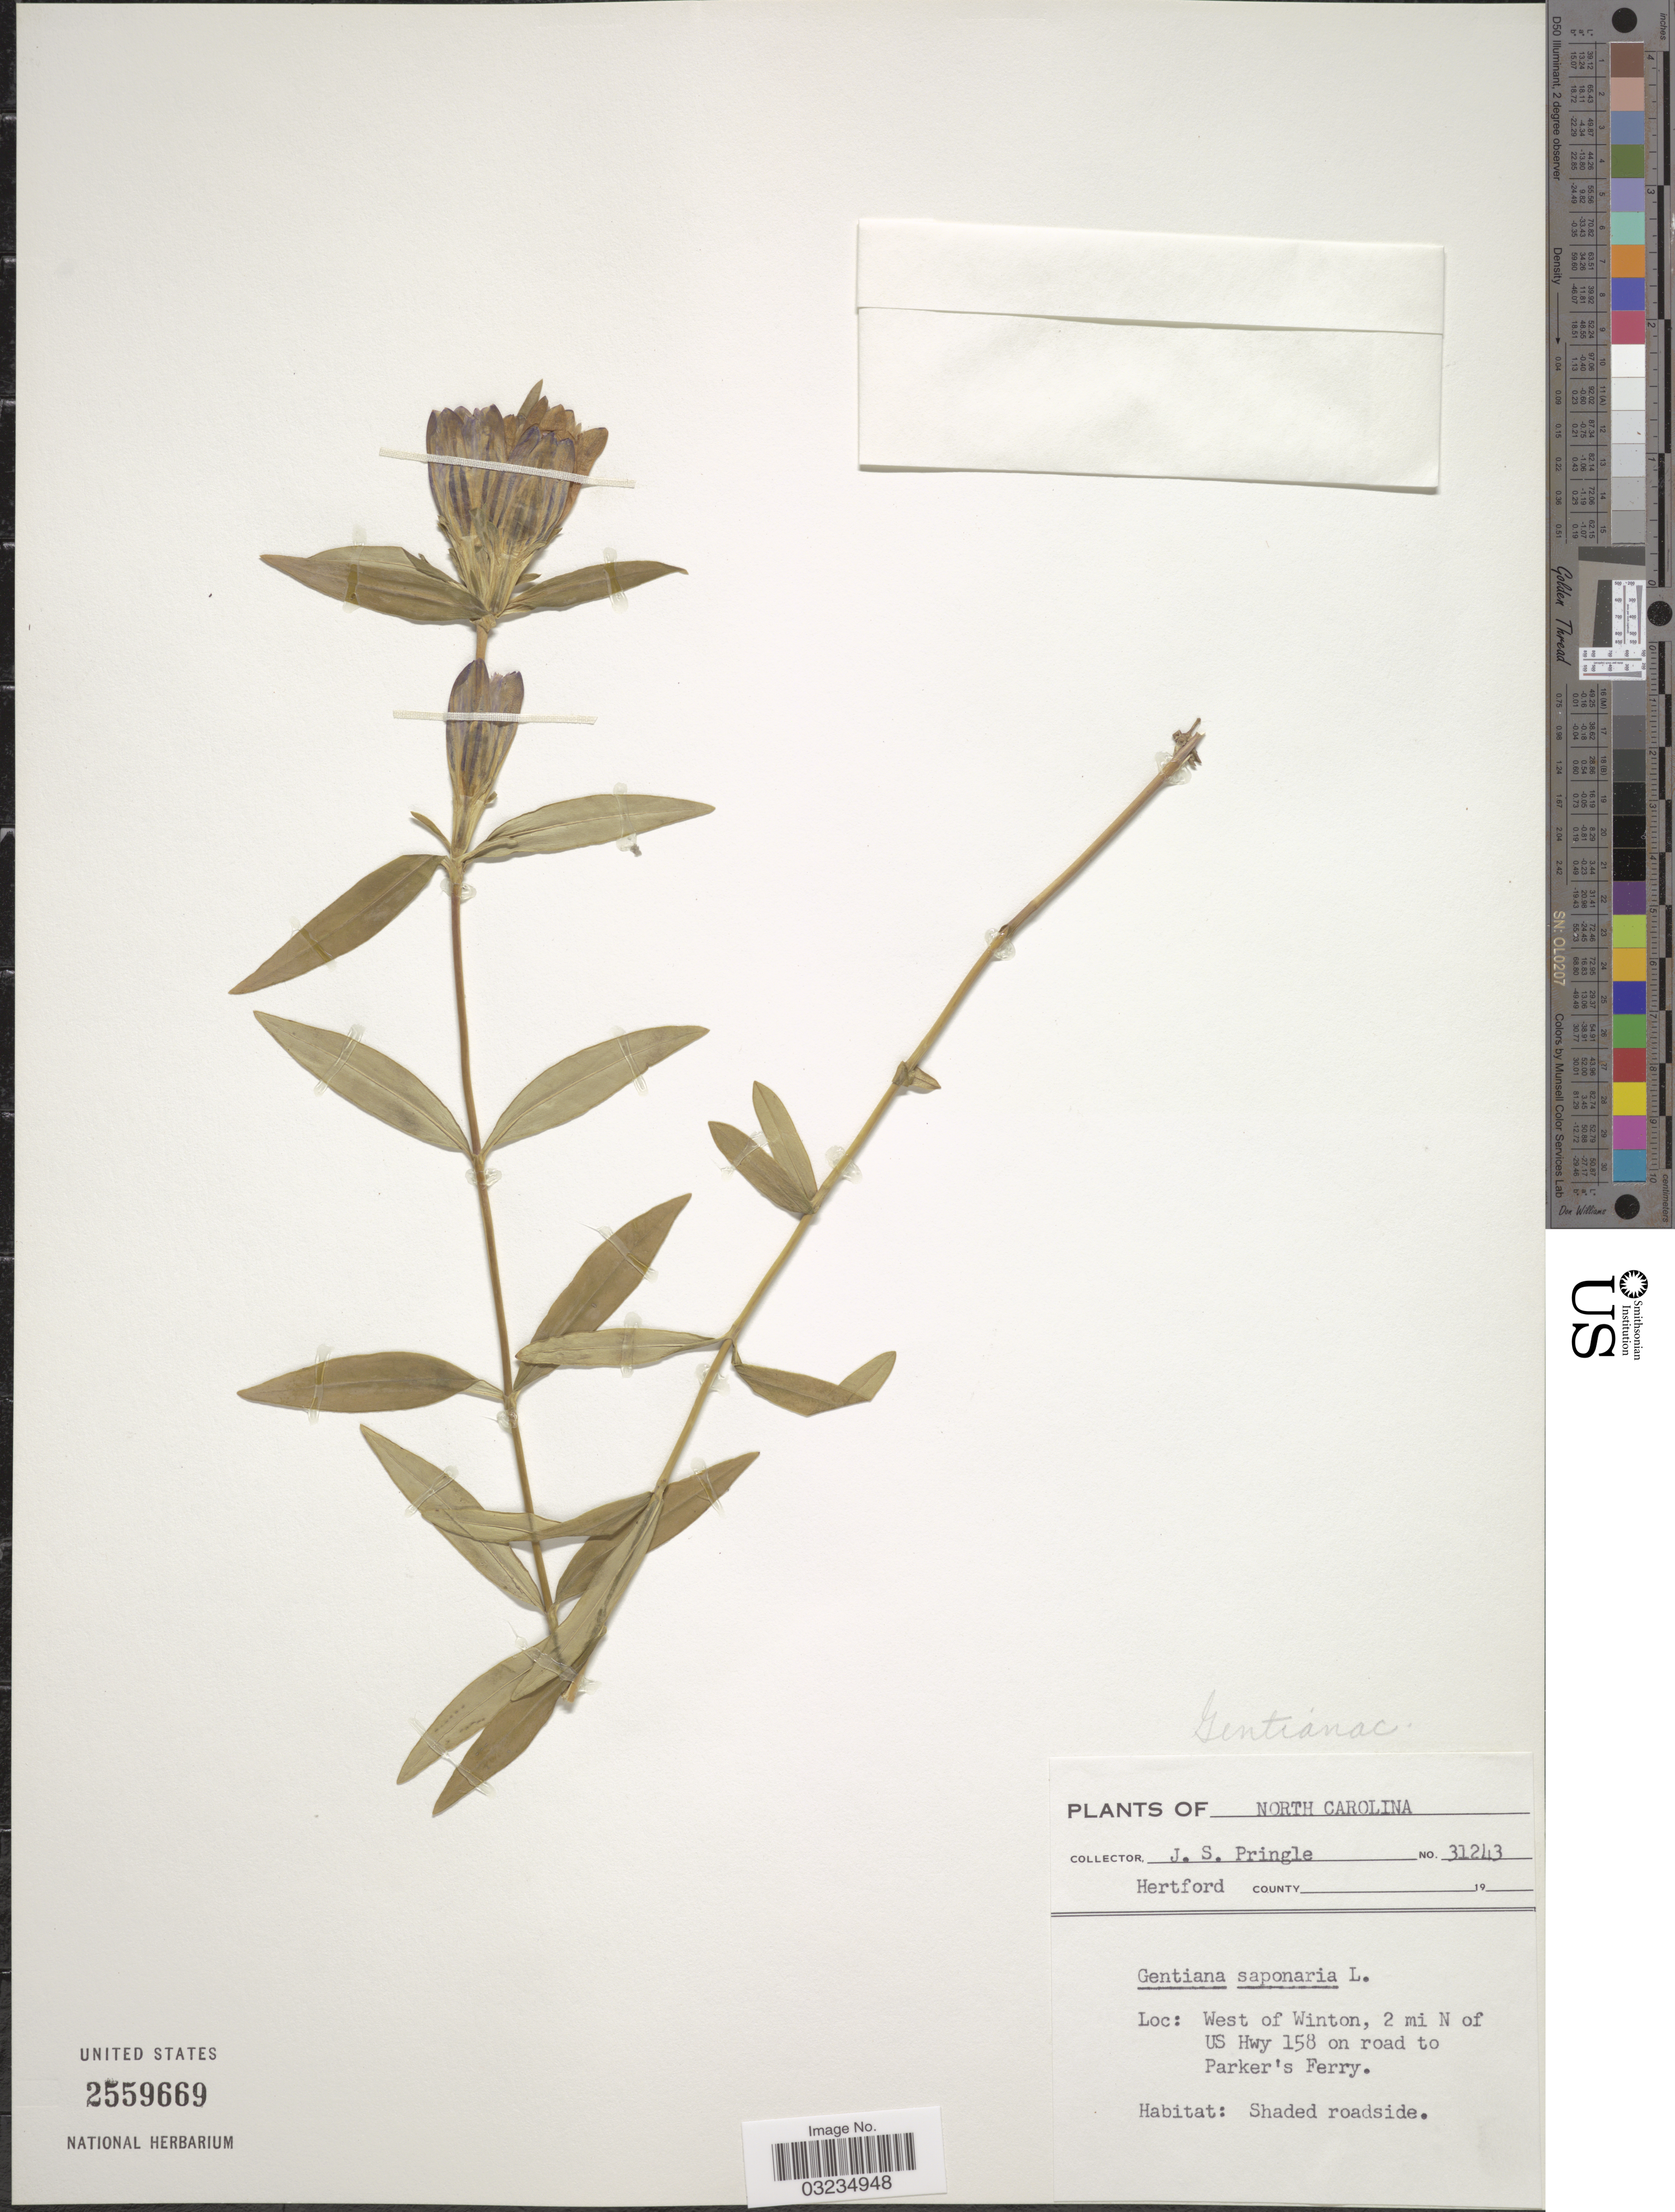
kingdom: Plantae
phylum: Tracheophyta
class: Magnoliopsida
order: Gentianales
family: Gentianaceae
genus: Gentiana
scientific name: Gentiana saponaria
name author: L.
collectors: J. S. Pringle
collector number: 31243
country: United States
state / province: North Carolina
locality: West of Winton, 2 mi N of US Hwy 158 on road to Parker's Ferry. Hertford County.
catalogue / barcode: US 2559669